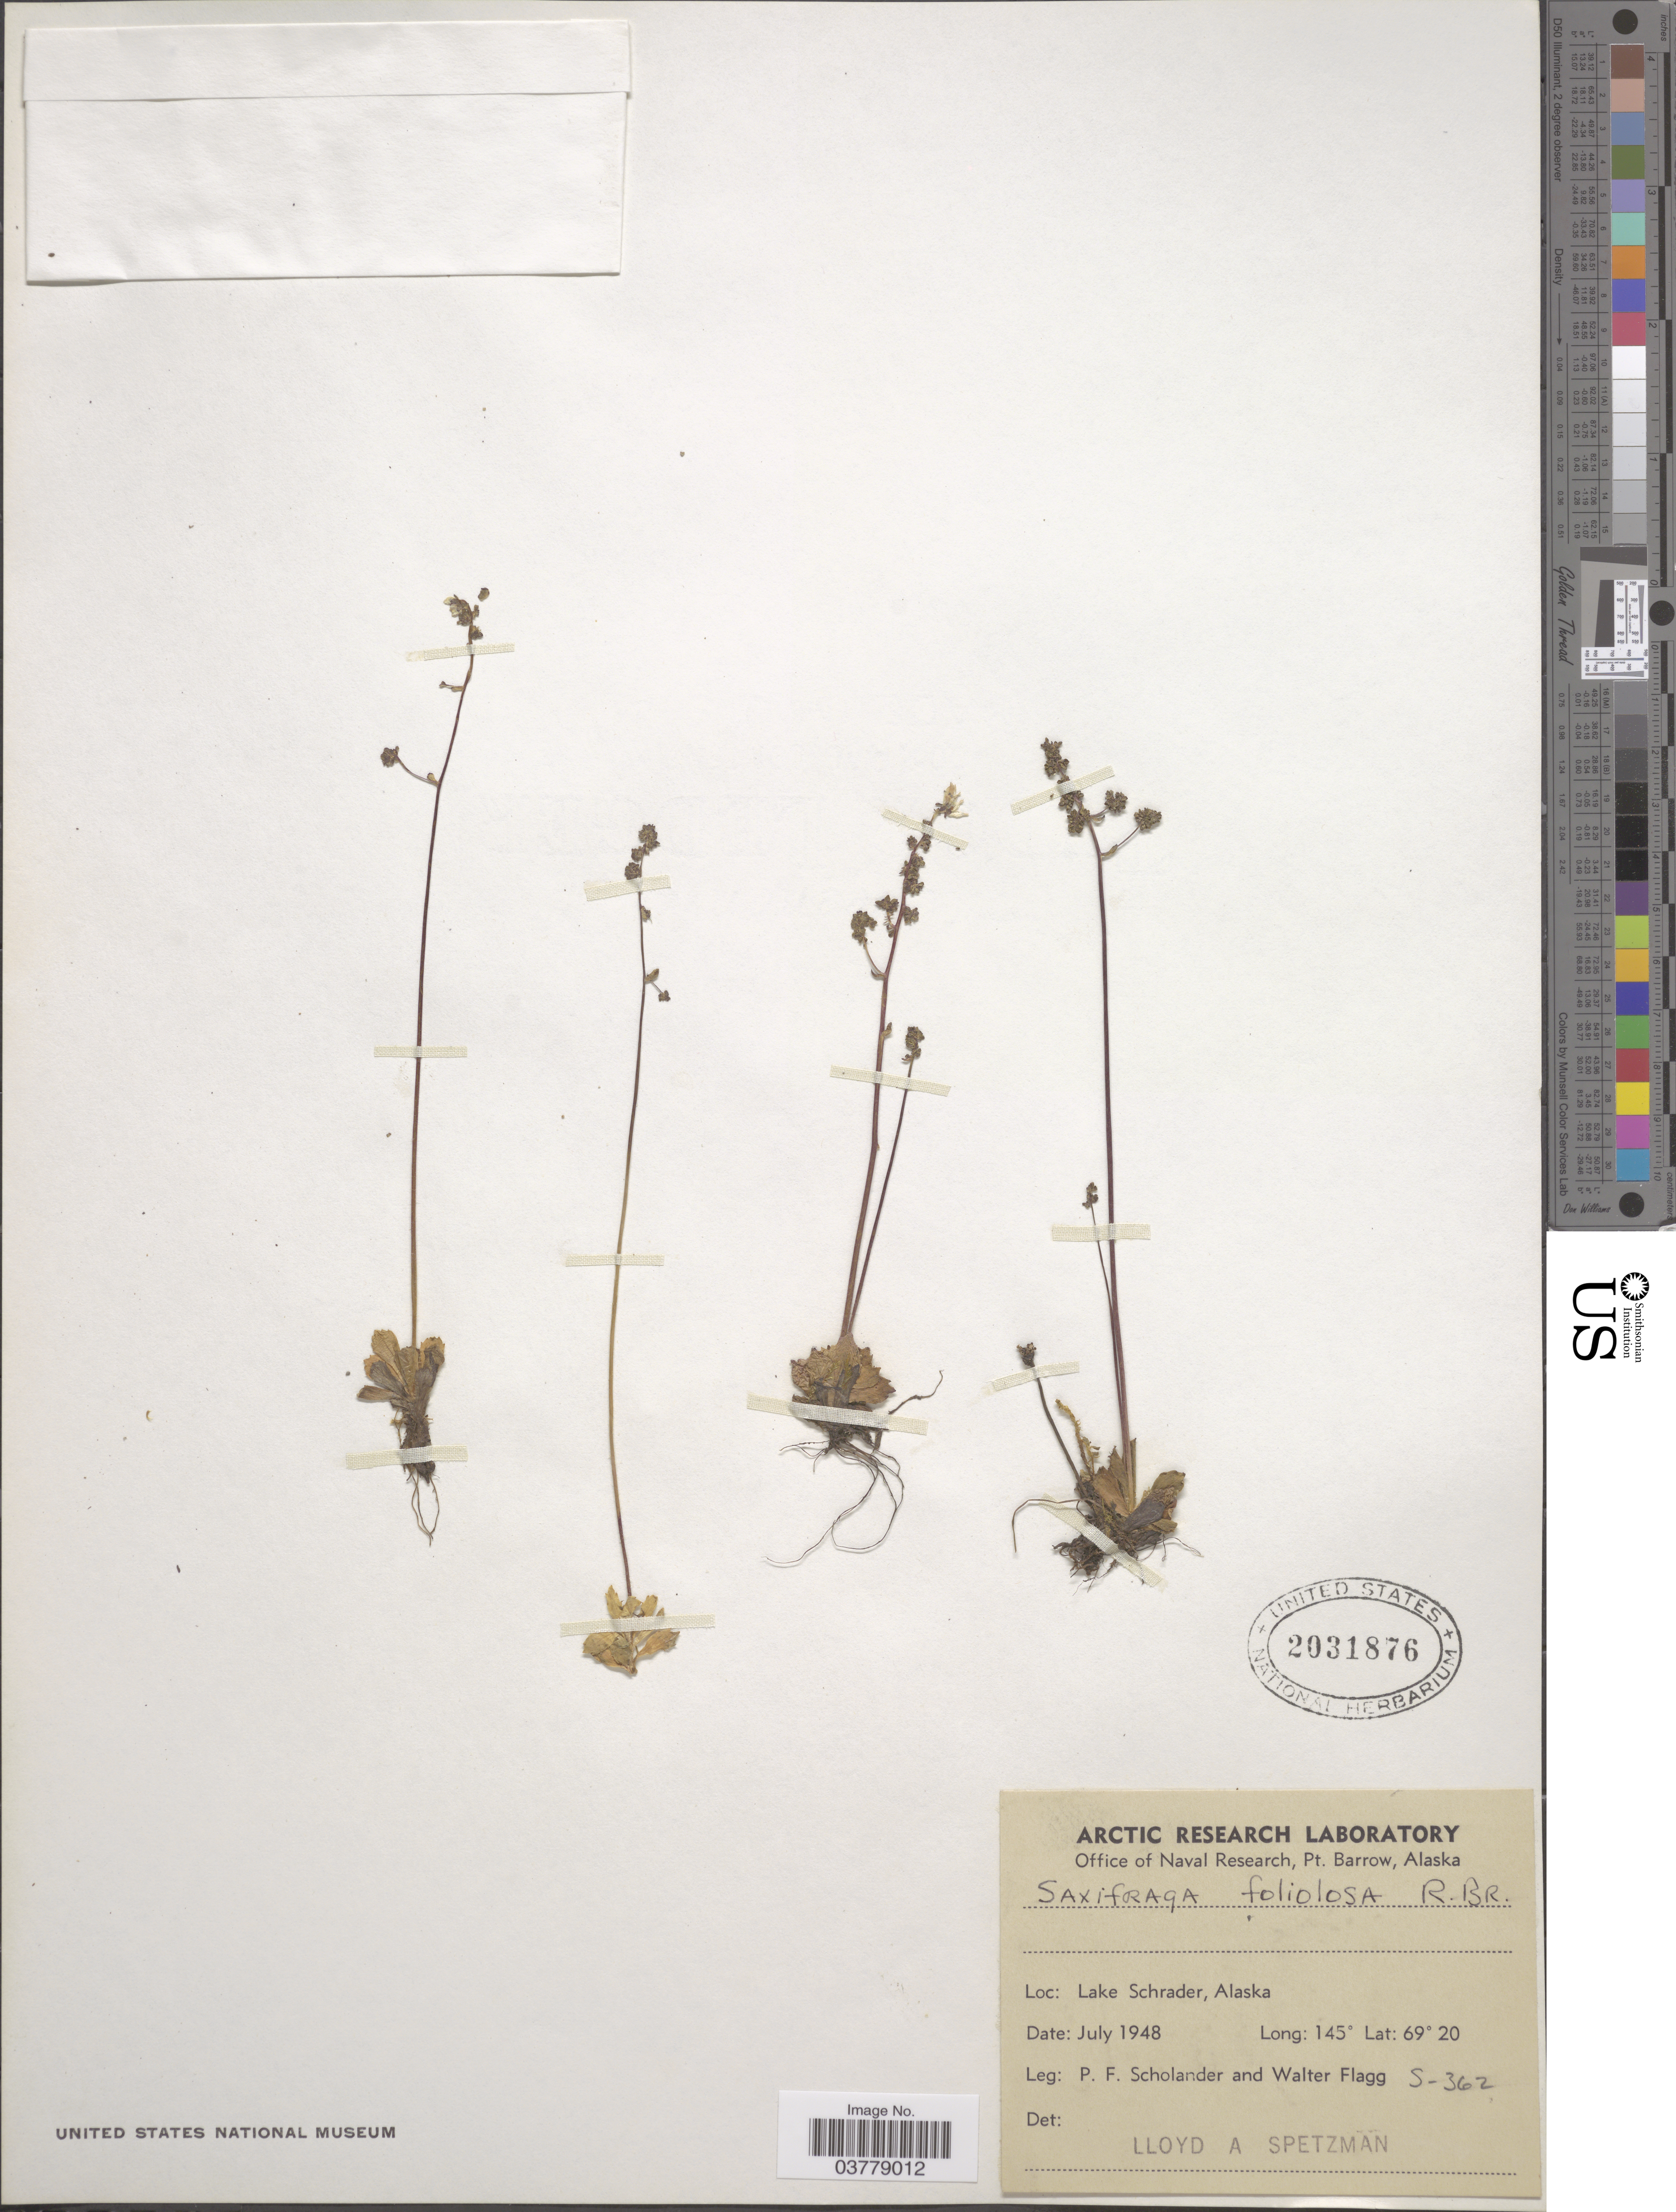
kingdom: Plantae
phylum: Tracheophyta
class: Magnoliopsida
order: Saxifragales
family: Saxifragaceae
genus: Micranthes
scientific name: Micranthes foliolosa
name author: (R. Br.) Gornall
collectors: P. Scholander & W. Flagg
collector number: S-362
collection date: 1948-07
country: United States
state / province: Alaska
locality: Lake Schrader.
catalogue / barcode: US 2031876